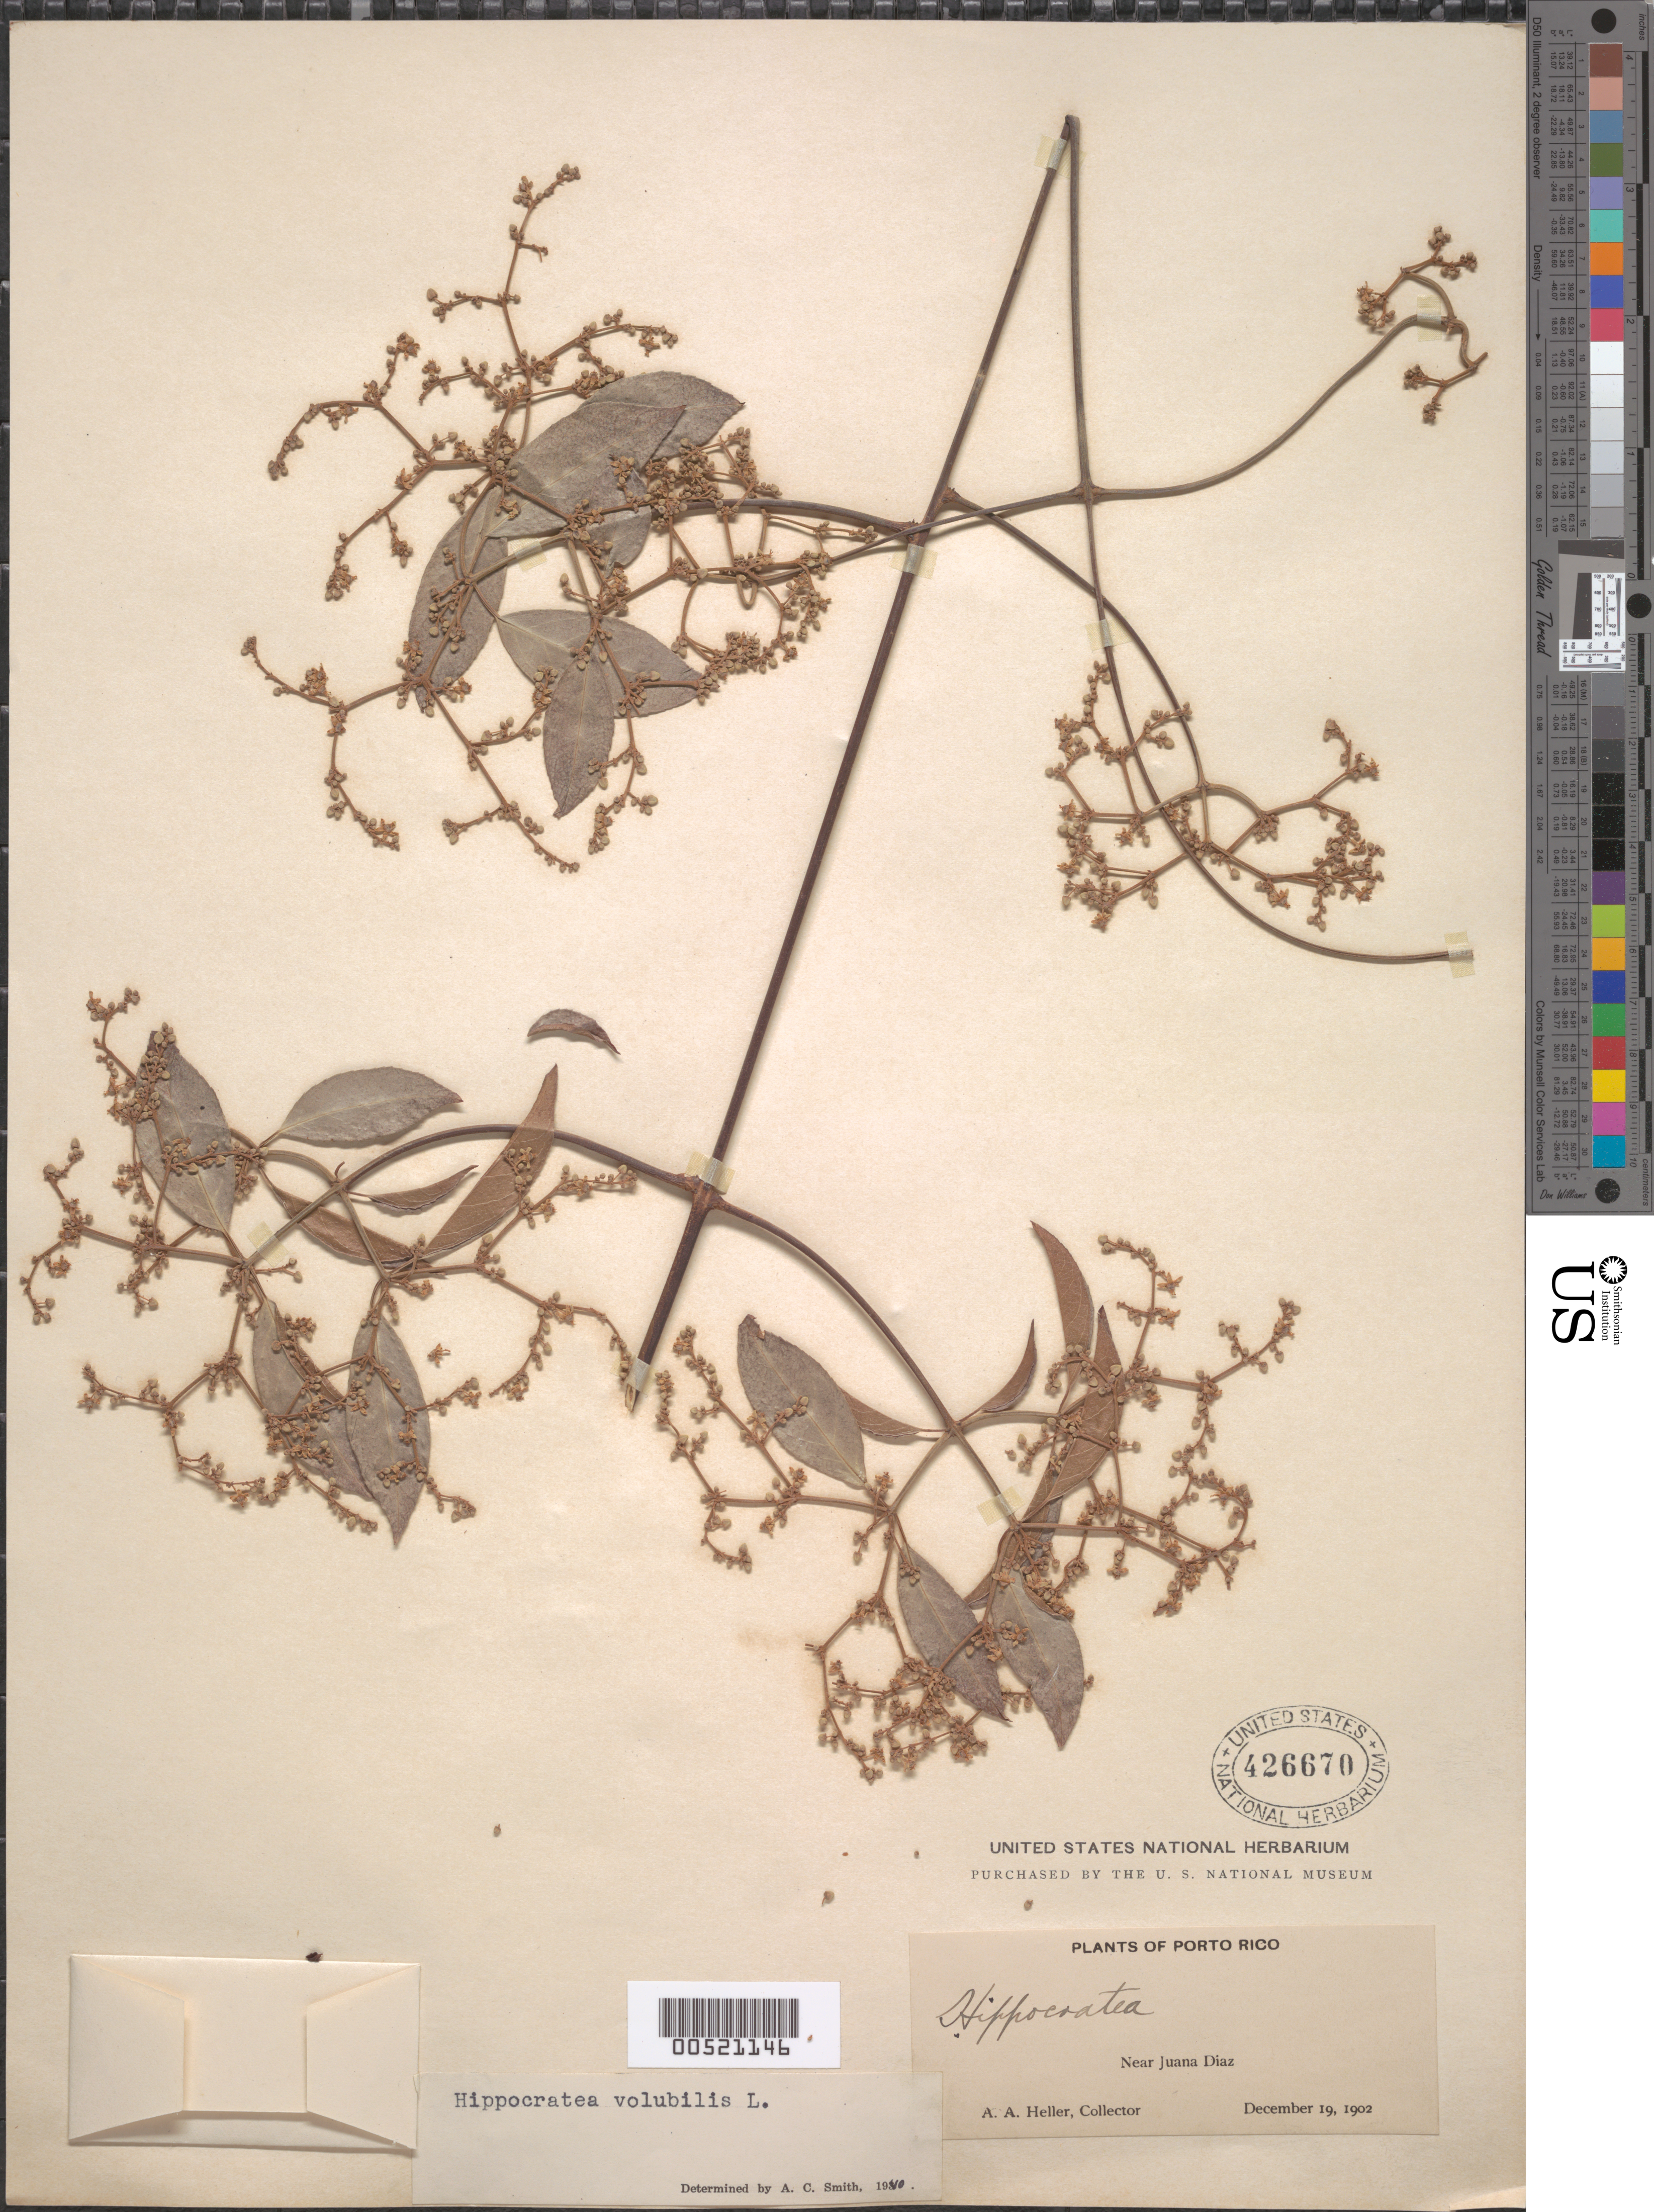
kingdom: Plantae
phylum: Tracheophyta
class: Magnoliopsida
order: Celastrales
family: Celastraceae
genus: Hippocratea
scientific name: Hippocratea volubilis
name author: L.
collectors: -- Heller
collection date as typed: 19 Dec 1902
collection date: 1902-12-19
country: Puerto Rico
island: Greater Antilles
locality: near Juana Daiz.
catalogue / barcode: US 426670